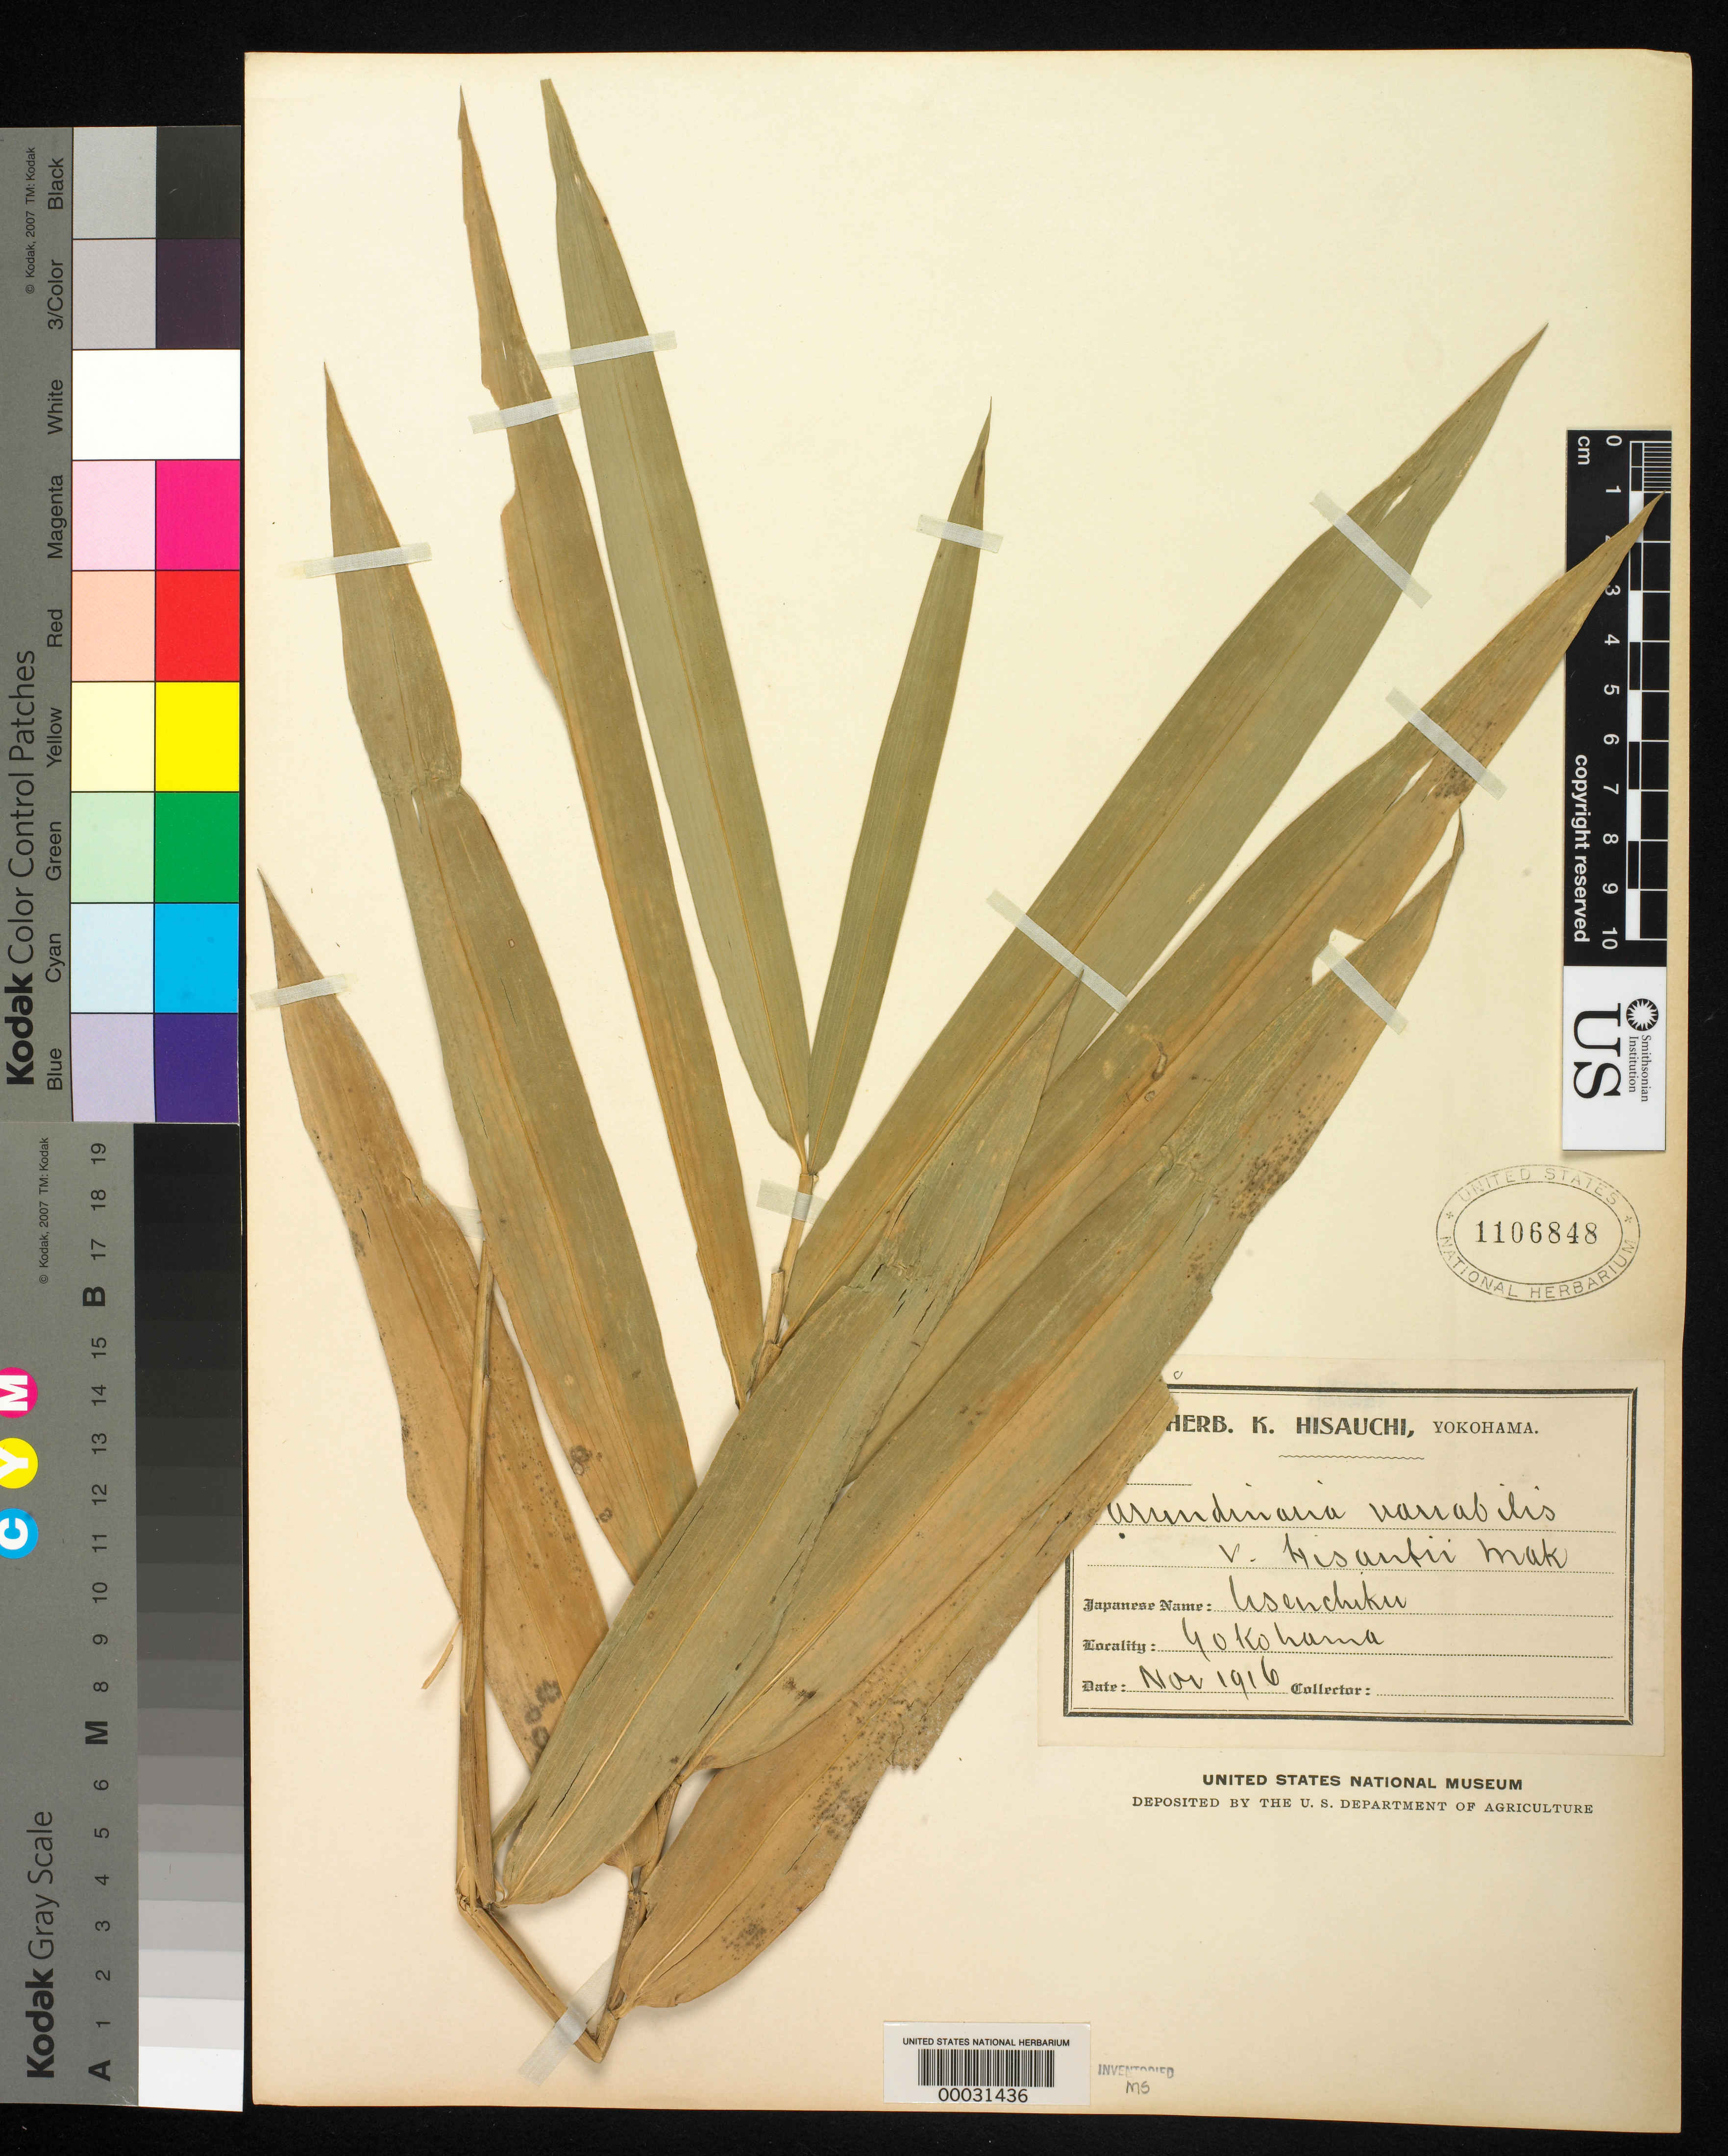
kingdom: Plantae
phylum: Tracheophyta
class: Liliopsida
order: Poales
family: Poaceae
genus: Pleioblastus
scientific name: Pleioblastus fortunei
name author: (Van Houtte) Nakai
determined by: Poaceae Reorganization Project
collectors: K. Hisauchi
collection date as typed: Nov 1916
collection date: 1916-11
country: Japan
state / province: Kanagawa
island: Honshu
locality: Yokohama.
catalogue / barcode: US 1106848